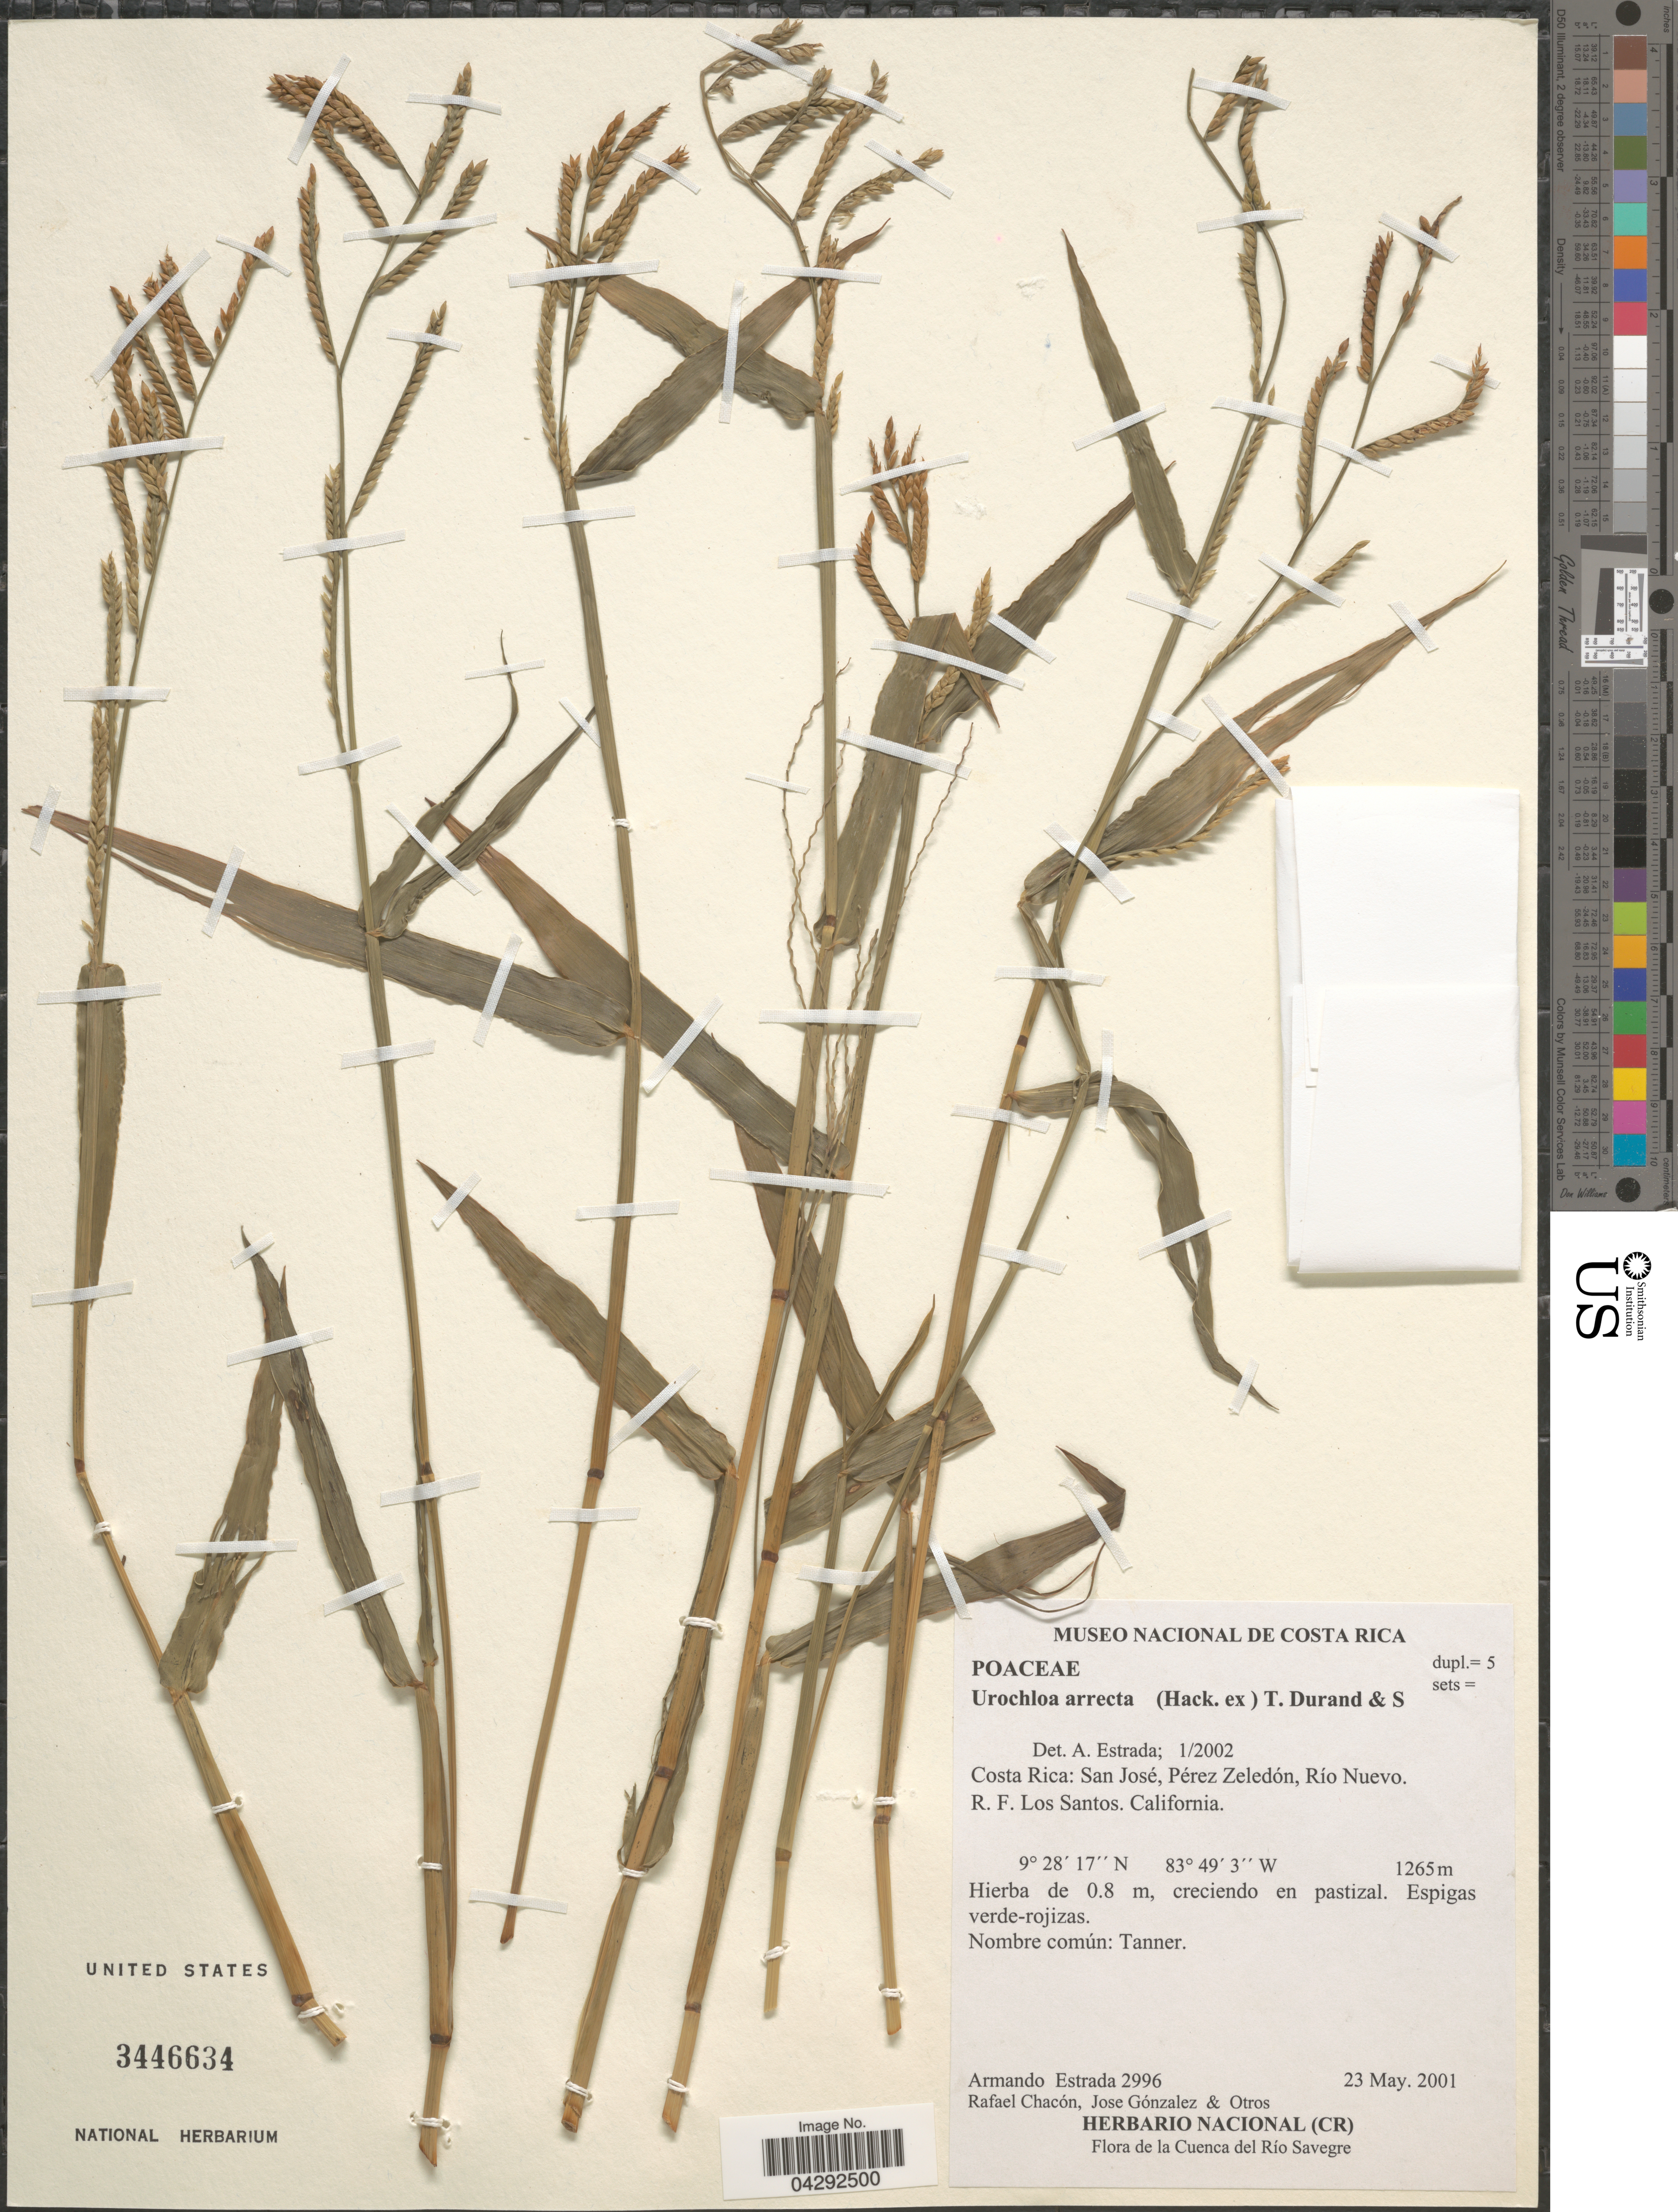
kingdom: Plantae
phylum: Tracheophyta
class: Liliopsida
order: Poales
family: Poaceae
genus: Urochloa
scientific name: Urochloa arrecta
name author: (Hack. ex Durand & Schinz) Morrone & Zuloaga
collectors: A. Estrada, R. Chacón, J. A. Gonzalez & et al.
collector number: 2996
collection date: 2001-05-23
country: Costa Rica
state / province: San José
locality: Pérez Zeledón, Río Nuevo. R.F. Los Santos. California. Cuenca del Río Savegre.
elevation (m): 1265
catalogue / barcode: US 3446634